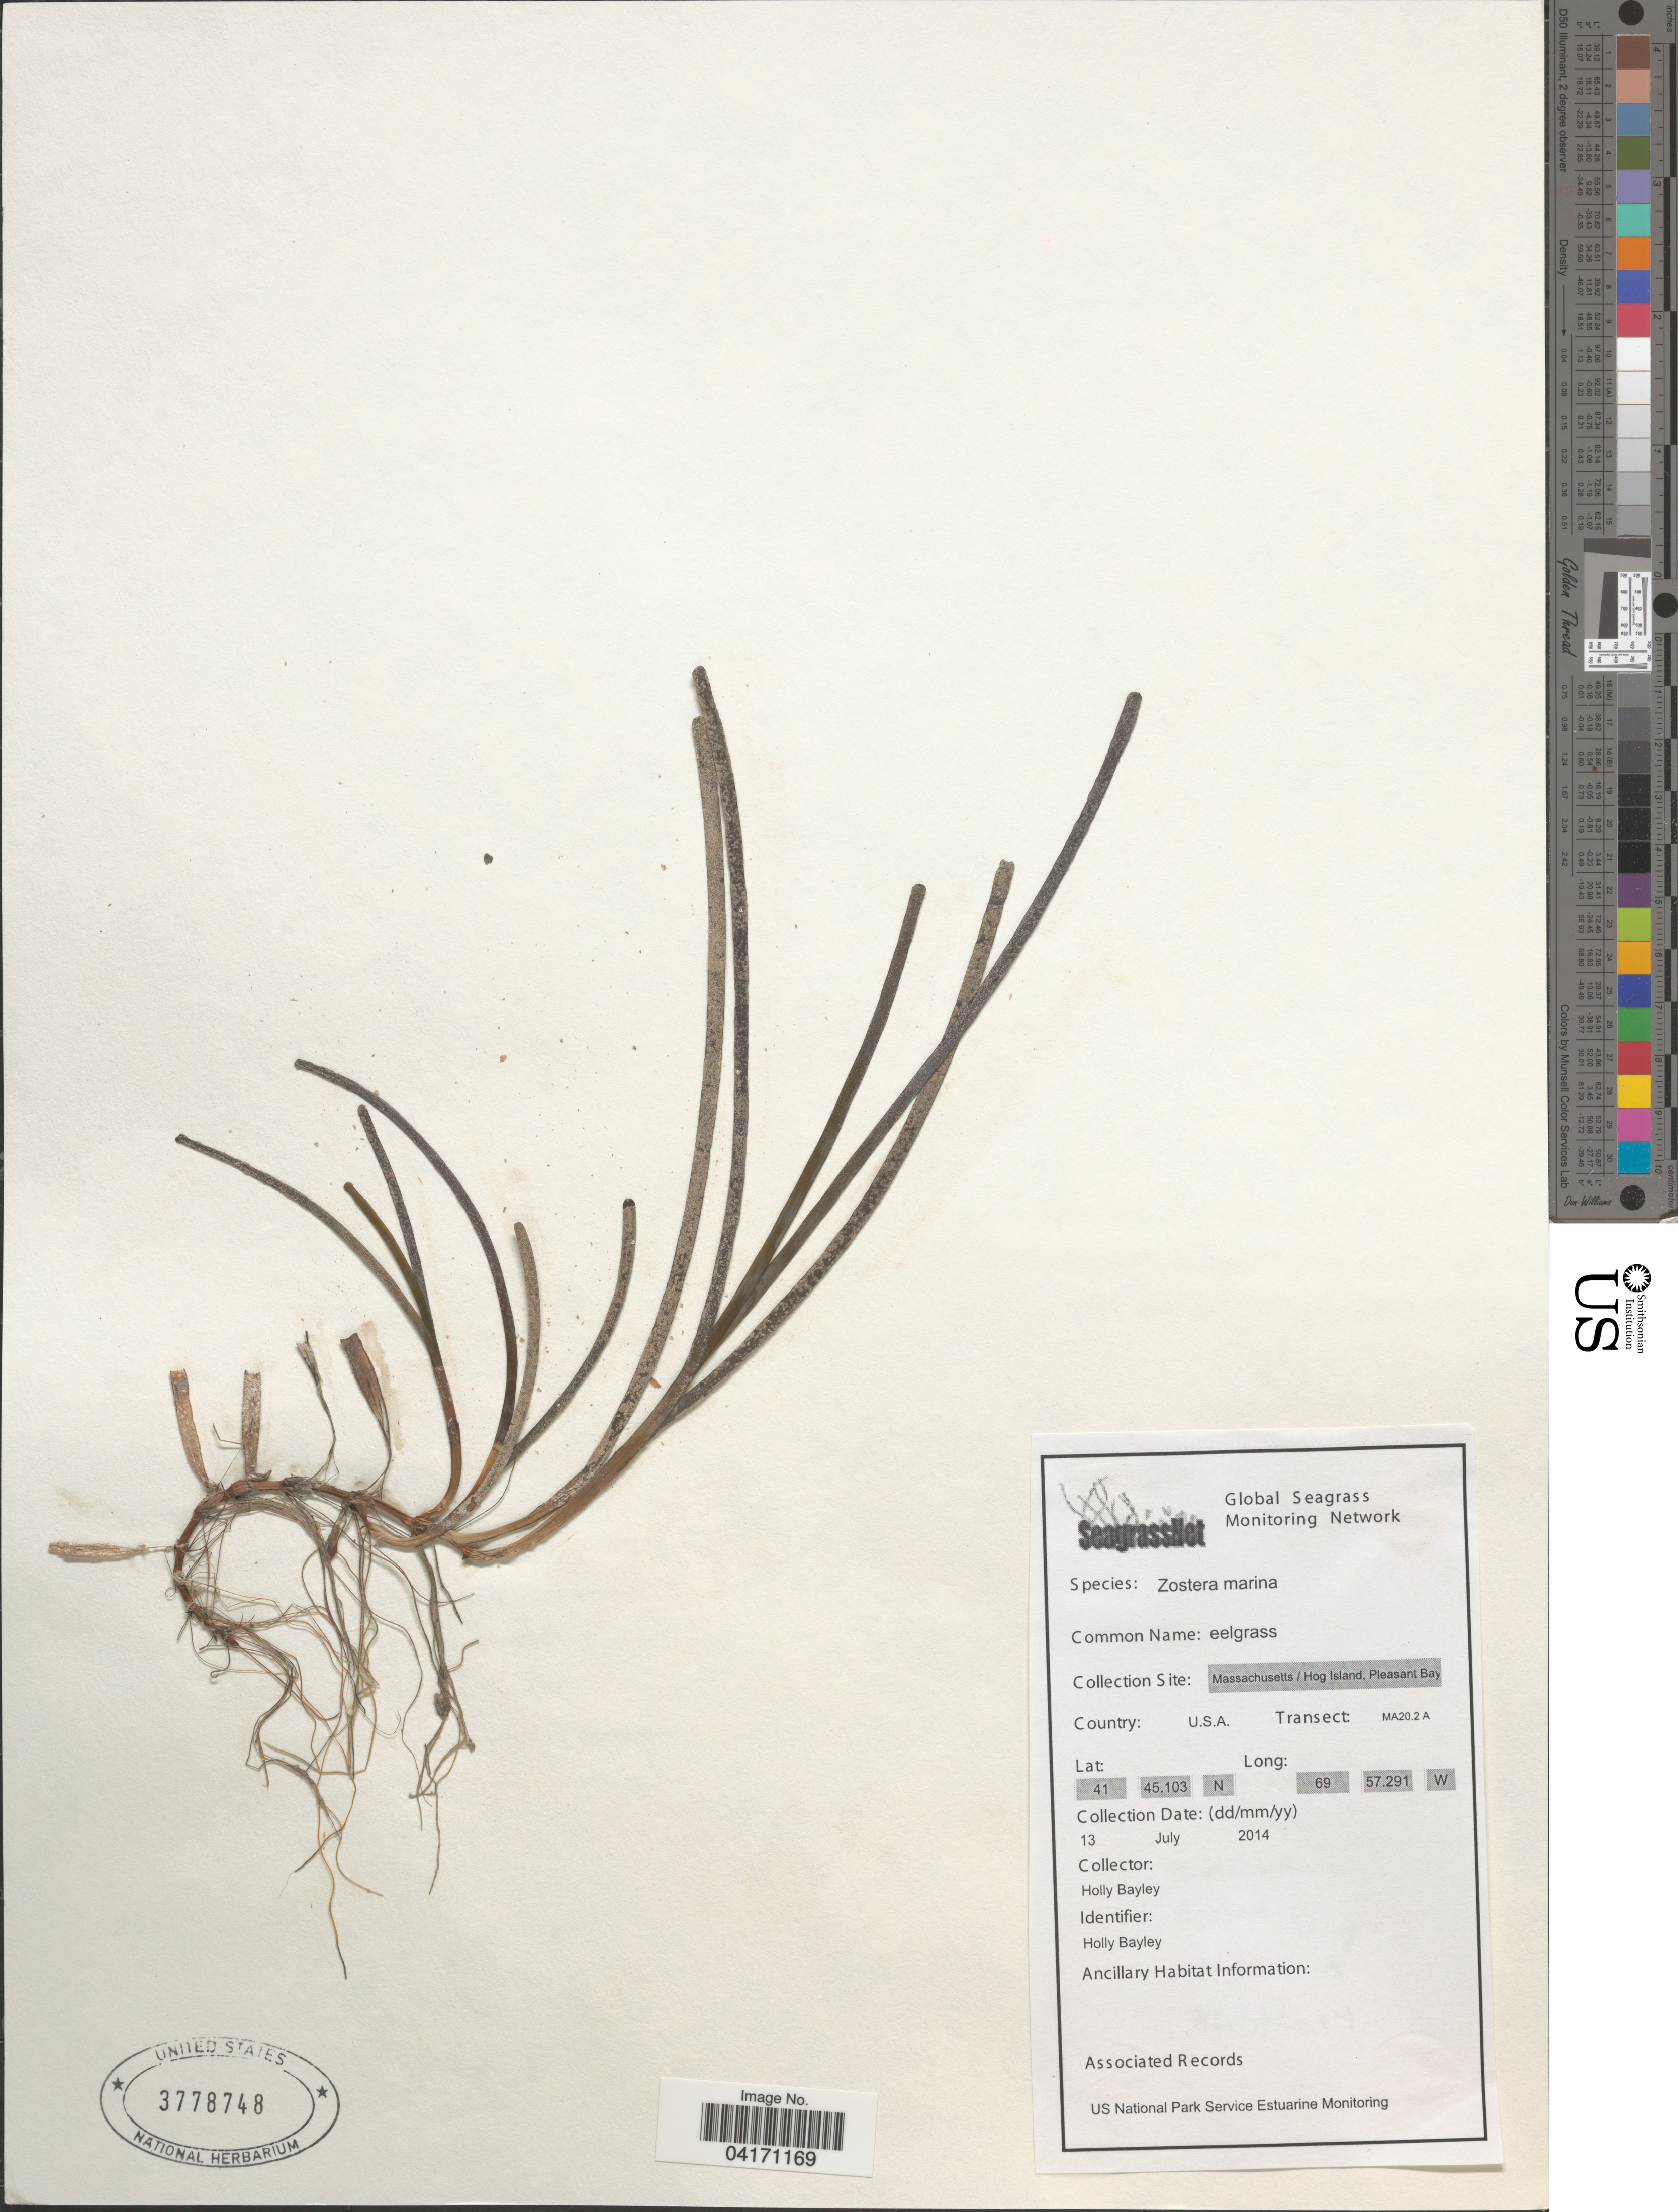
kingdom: Plantae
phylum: Tracheophyta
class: Liliopsida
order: Alismatales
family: Zosteraceae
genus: Zostera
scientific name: Zostera marina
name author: L.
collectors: H. Bayley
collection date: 2014-07-13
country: United States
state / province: Massachusetts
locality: Hog Island, Pleasant Bay. Transect: MA20.2 A.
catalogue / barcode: US 3778748